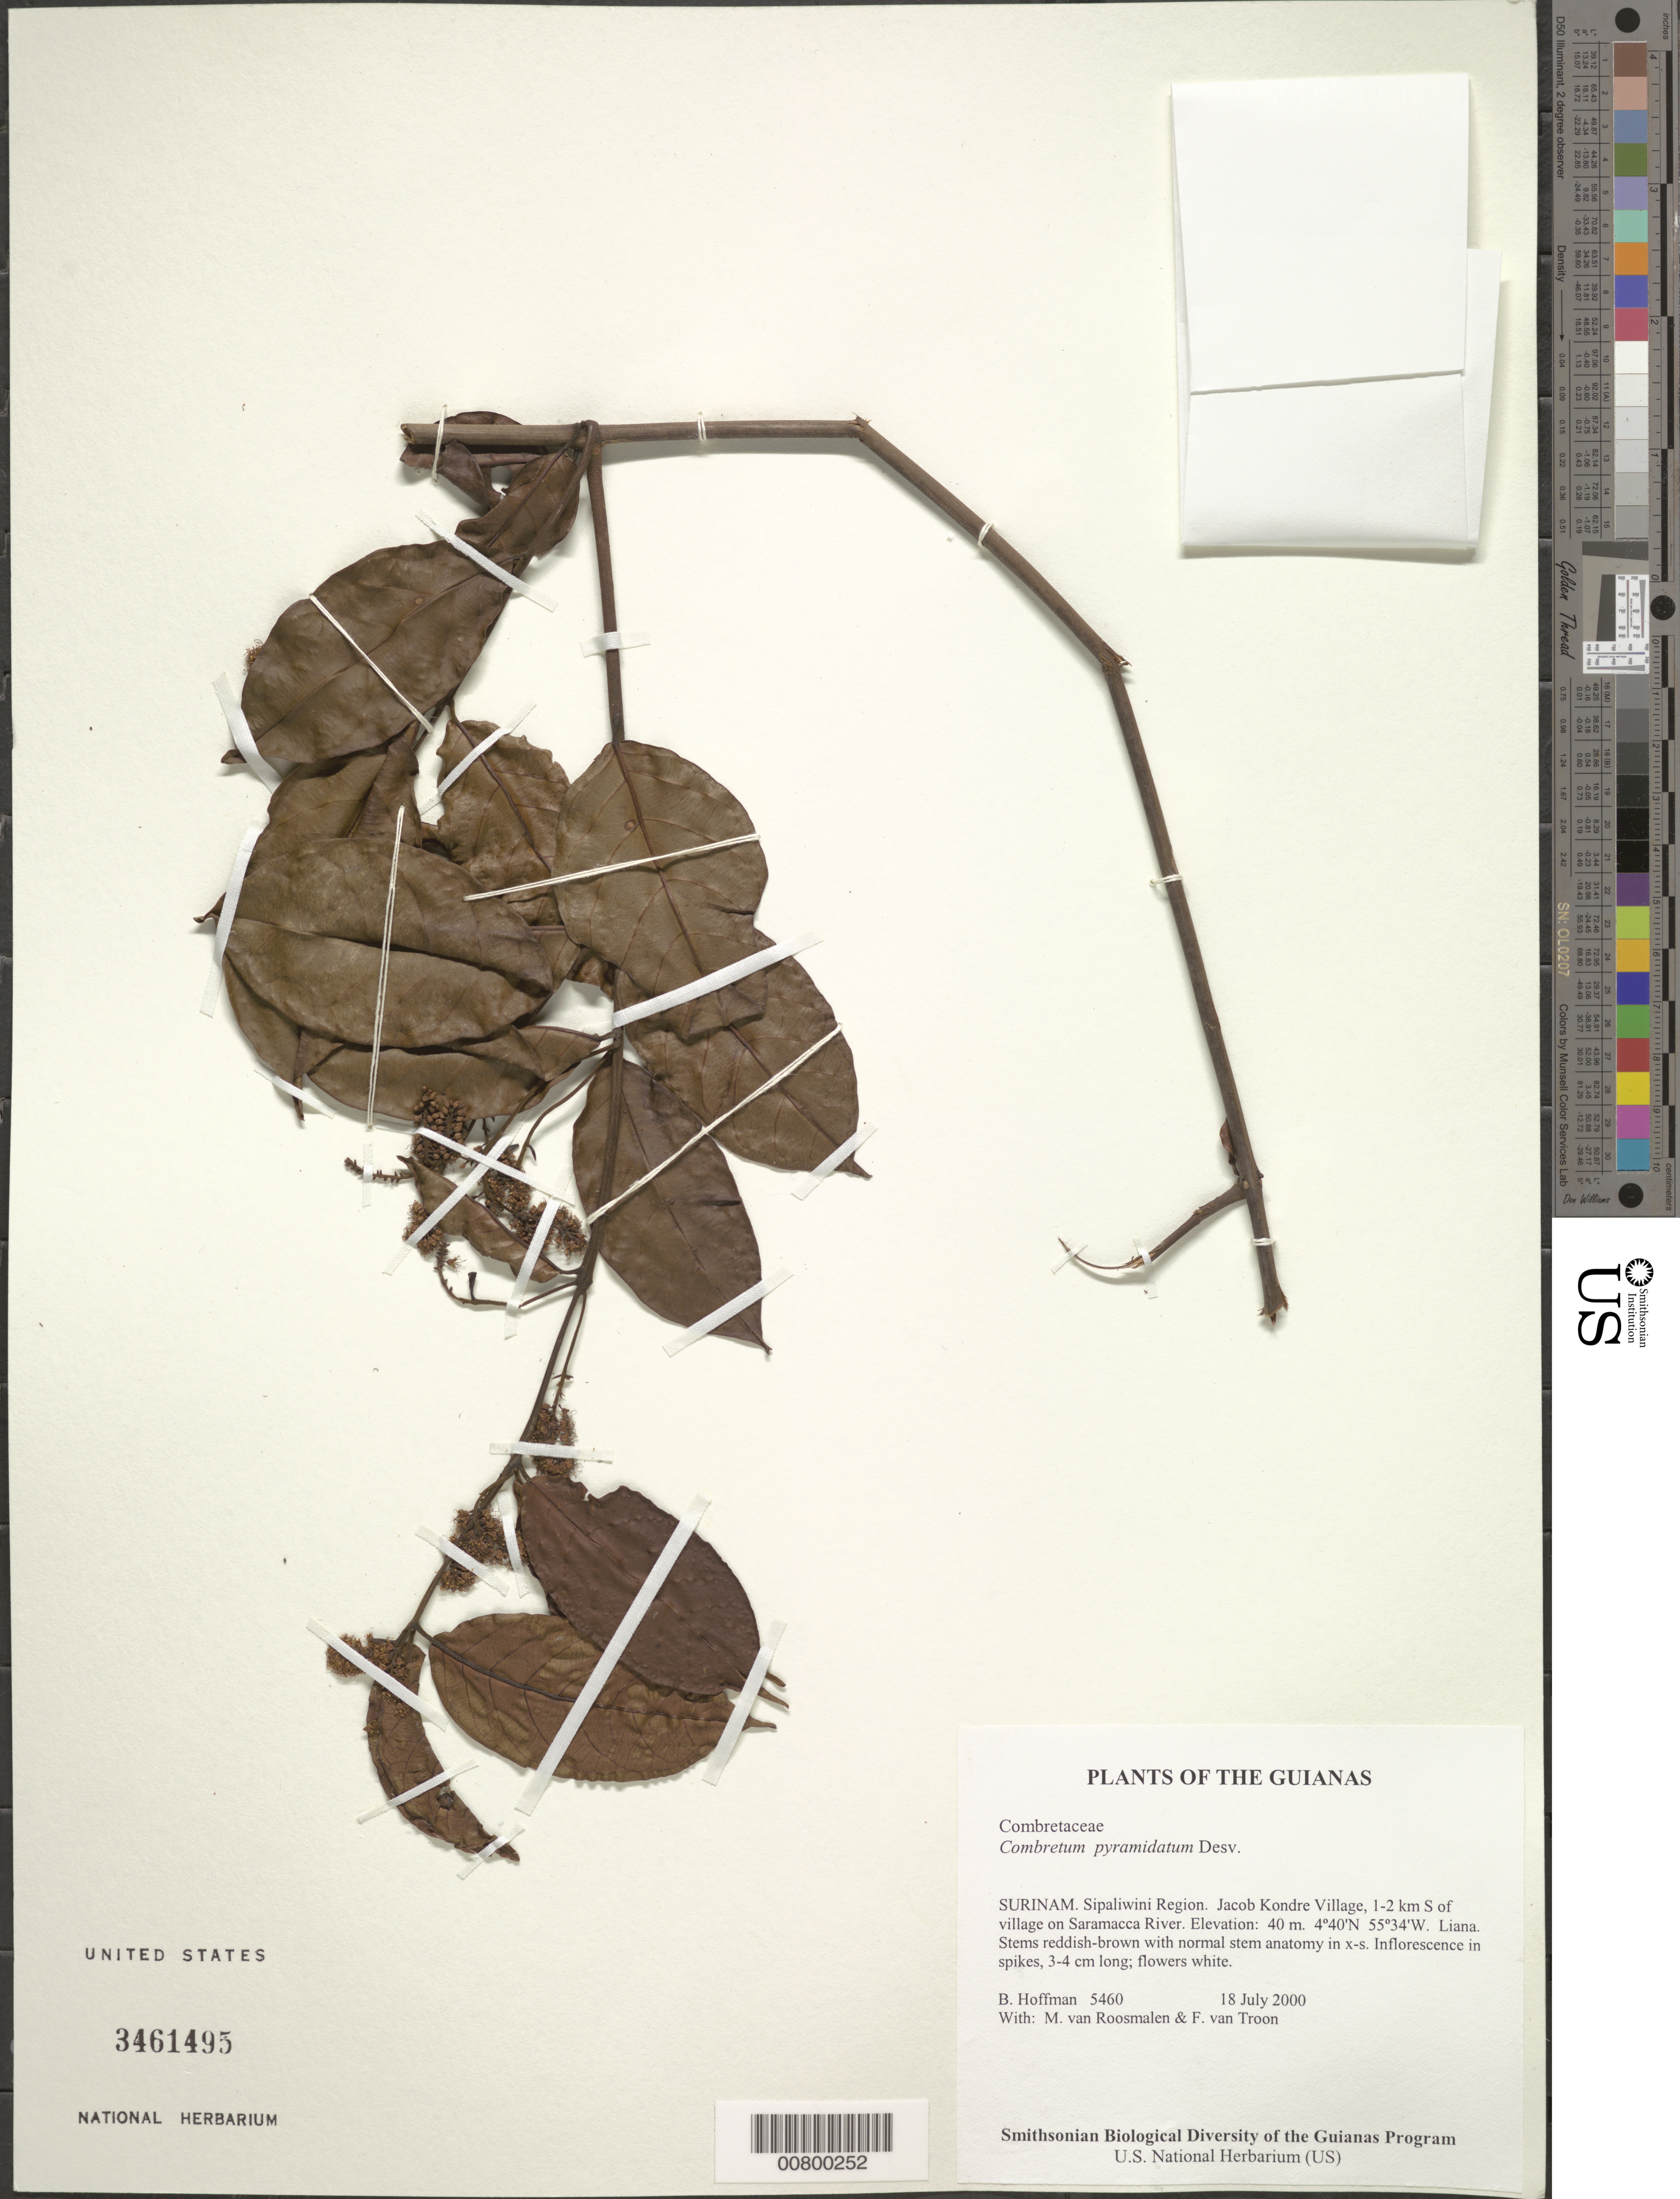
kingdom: Plantae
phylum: Tracheophyta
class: Magnoliopsida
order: Myrtales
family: Combretaceae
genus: Combretum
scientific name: Combretum pyramidatum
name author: Desv.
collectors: B. Hoffman, M. Roosmalen & F. Van Troon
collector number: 5460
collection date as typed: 18 July 2000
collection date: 2000-07-18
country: Suriname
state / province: Sipaliwini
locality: Jacob Kondre Village, 1-2 km S of village on Saramacca River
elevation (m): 40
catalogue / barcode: US 3461495